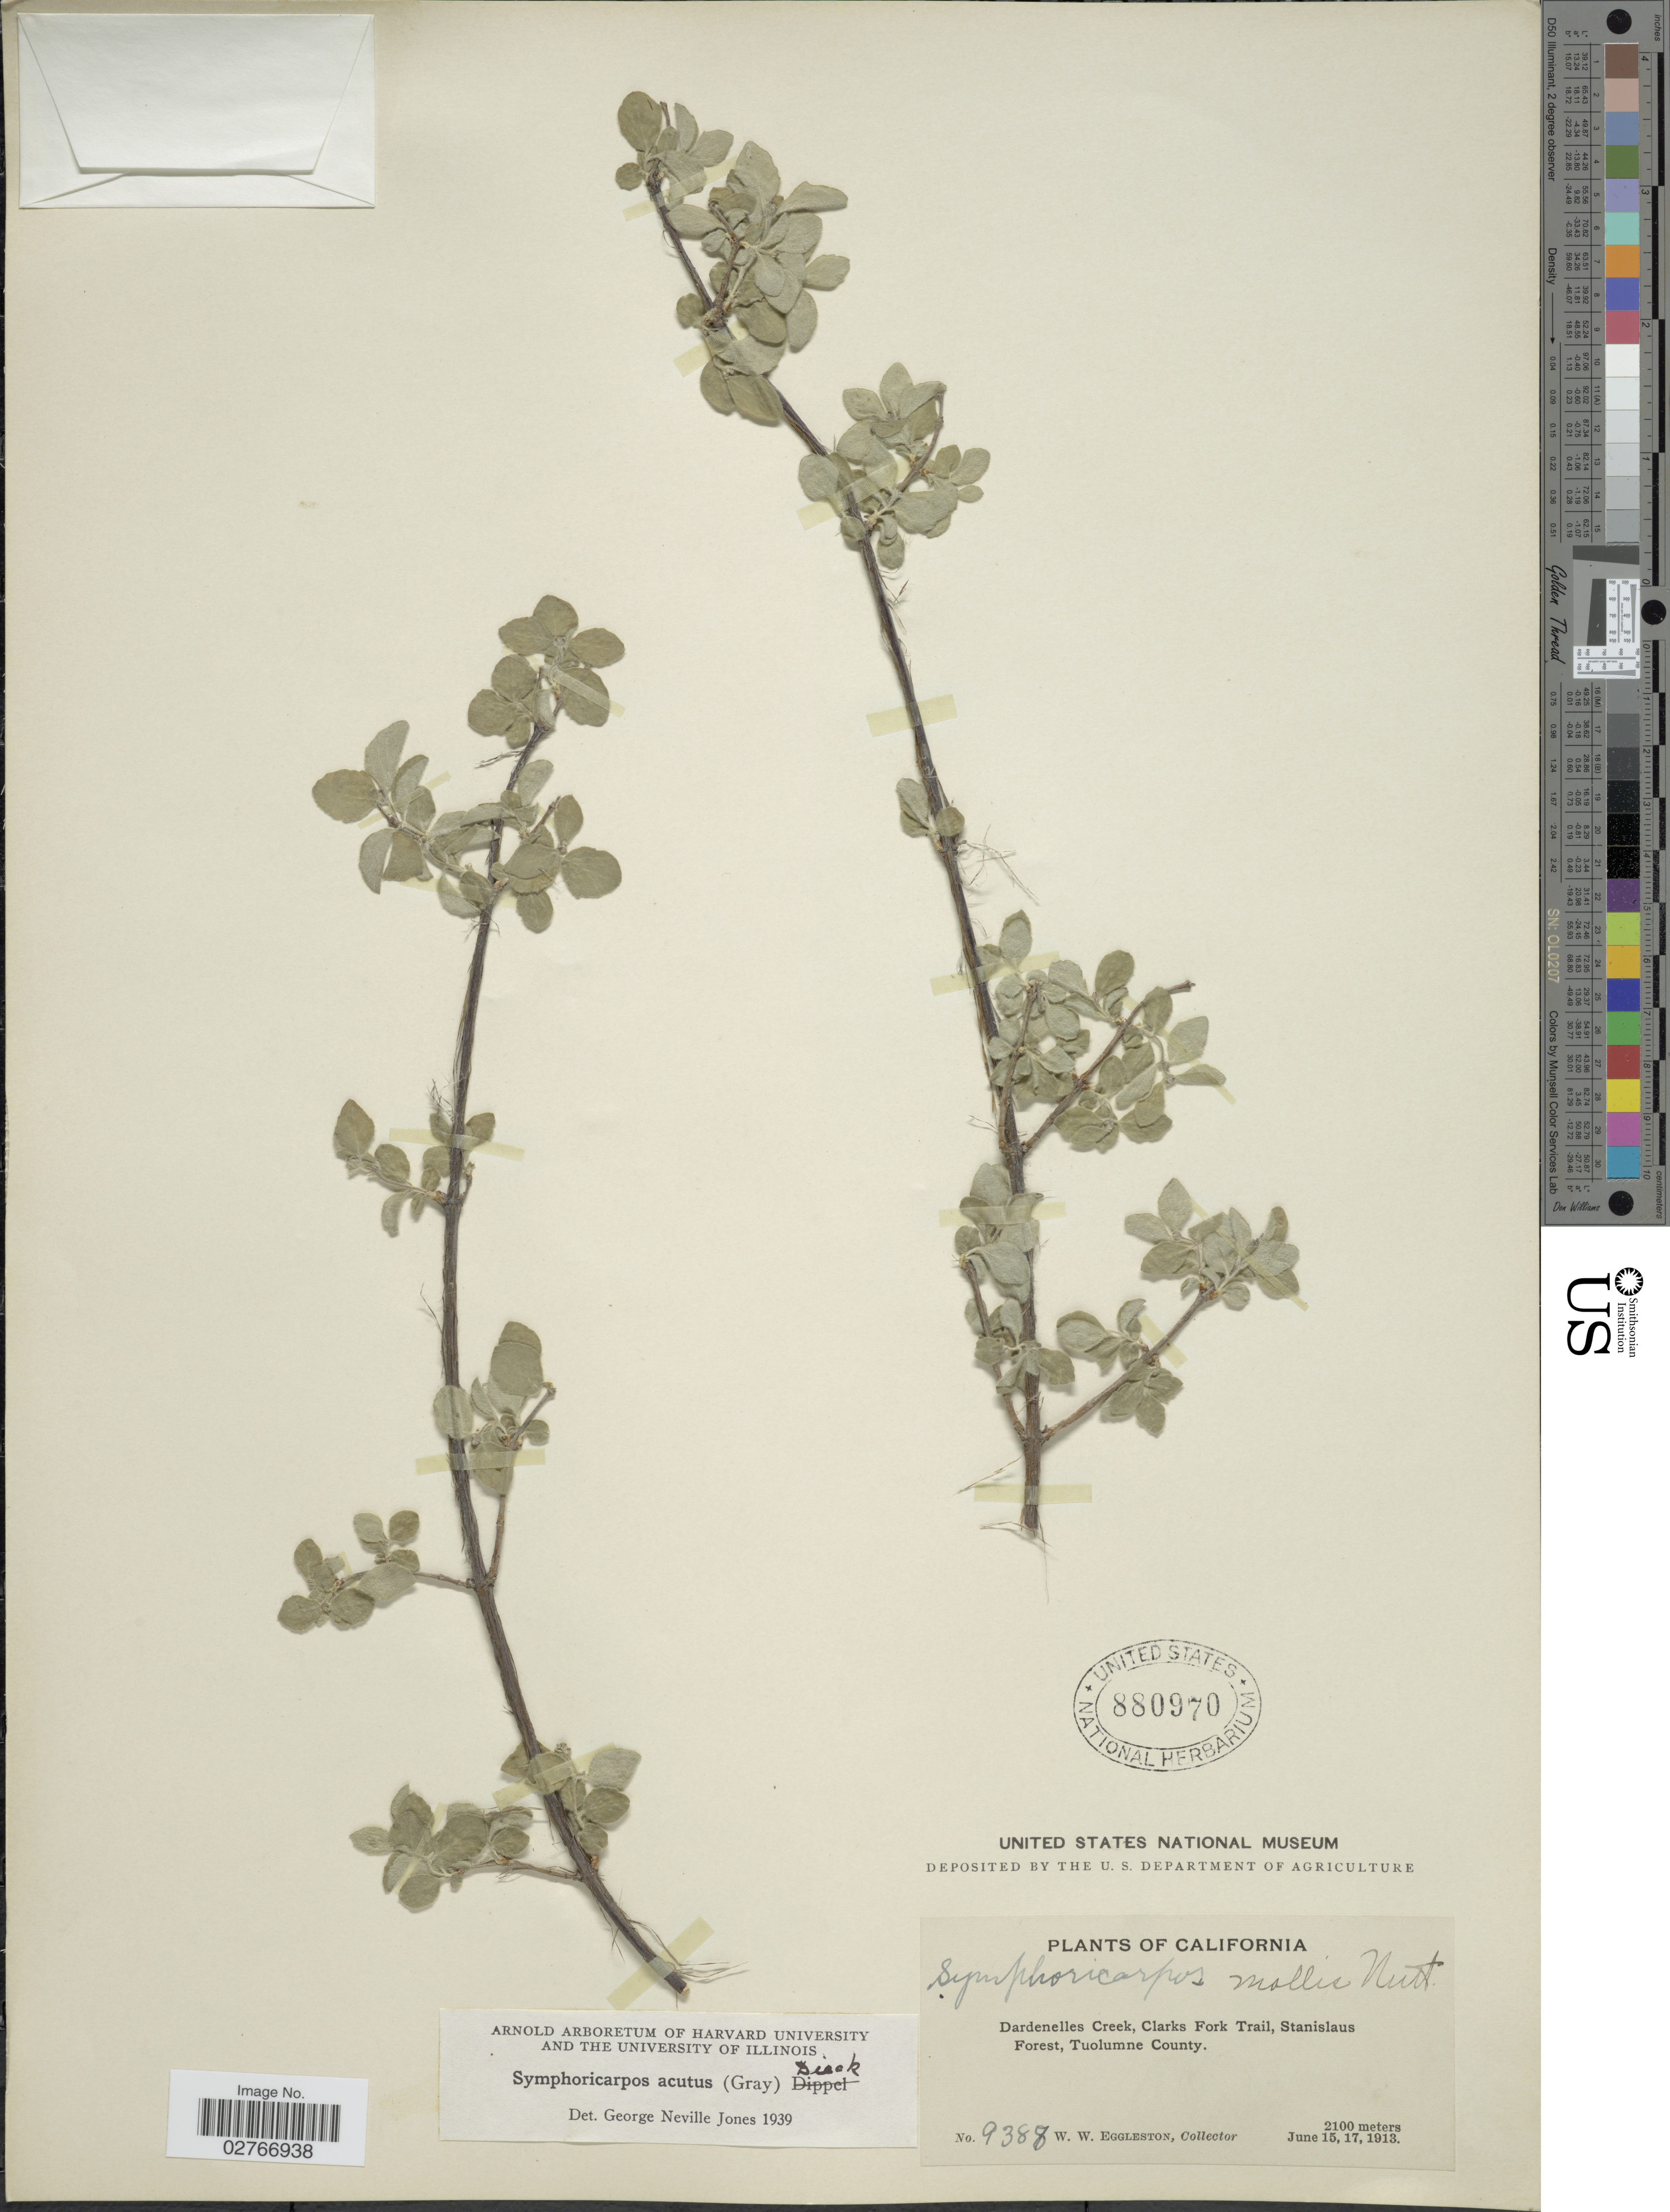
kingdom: Plantae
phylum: Tracheophyta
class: Magnoliopsida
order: Dipsacales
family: Caprifoliaceae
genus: Symphoricarpos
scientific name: Symphoricarpos acutus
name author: (A. Gray) Dieck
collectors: W. W. Eggleston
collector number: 9388*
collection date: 1913-06-15/1913-06-17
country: United States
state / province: California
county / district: Tuolumne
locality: Dardenelles Creek, Clarks Fork Trail, Stanislaus Forest, Tuolumne County.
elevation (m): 2100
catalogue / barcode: US 880970